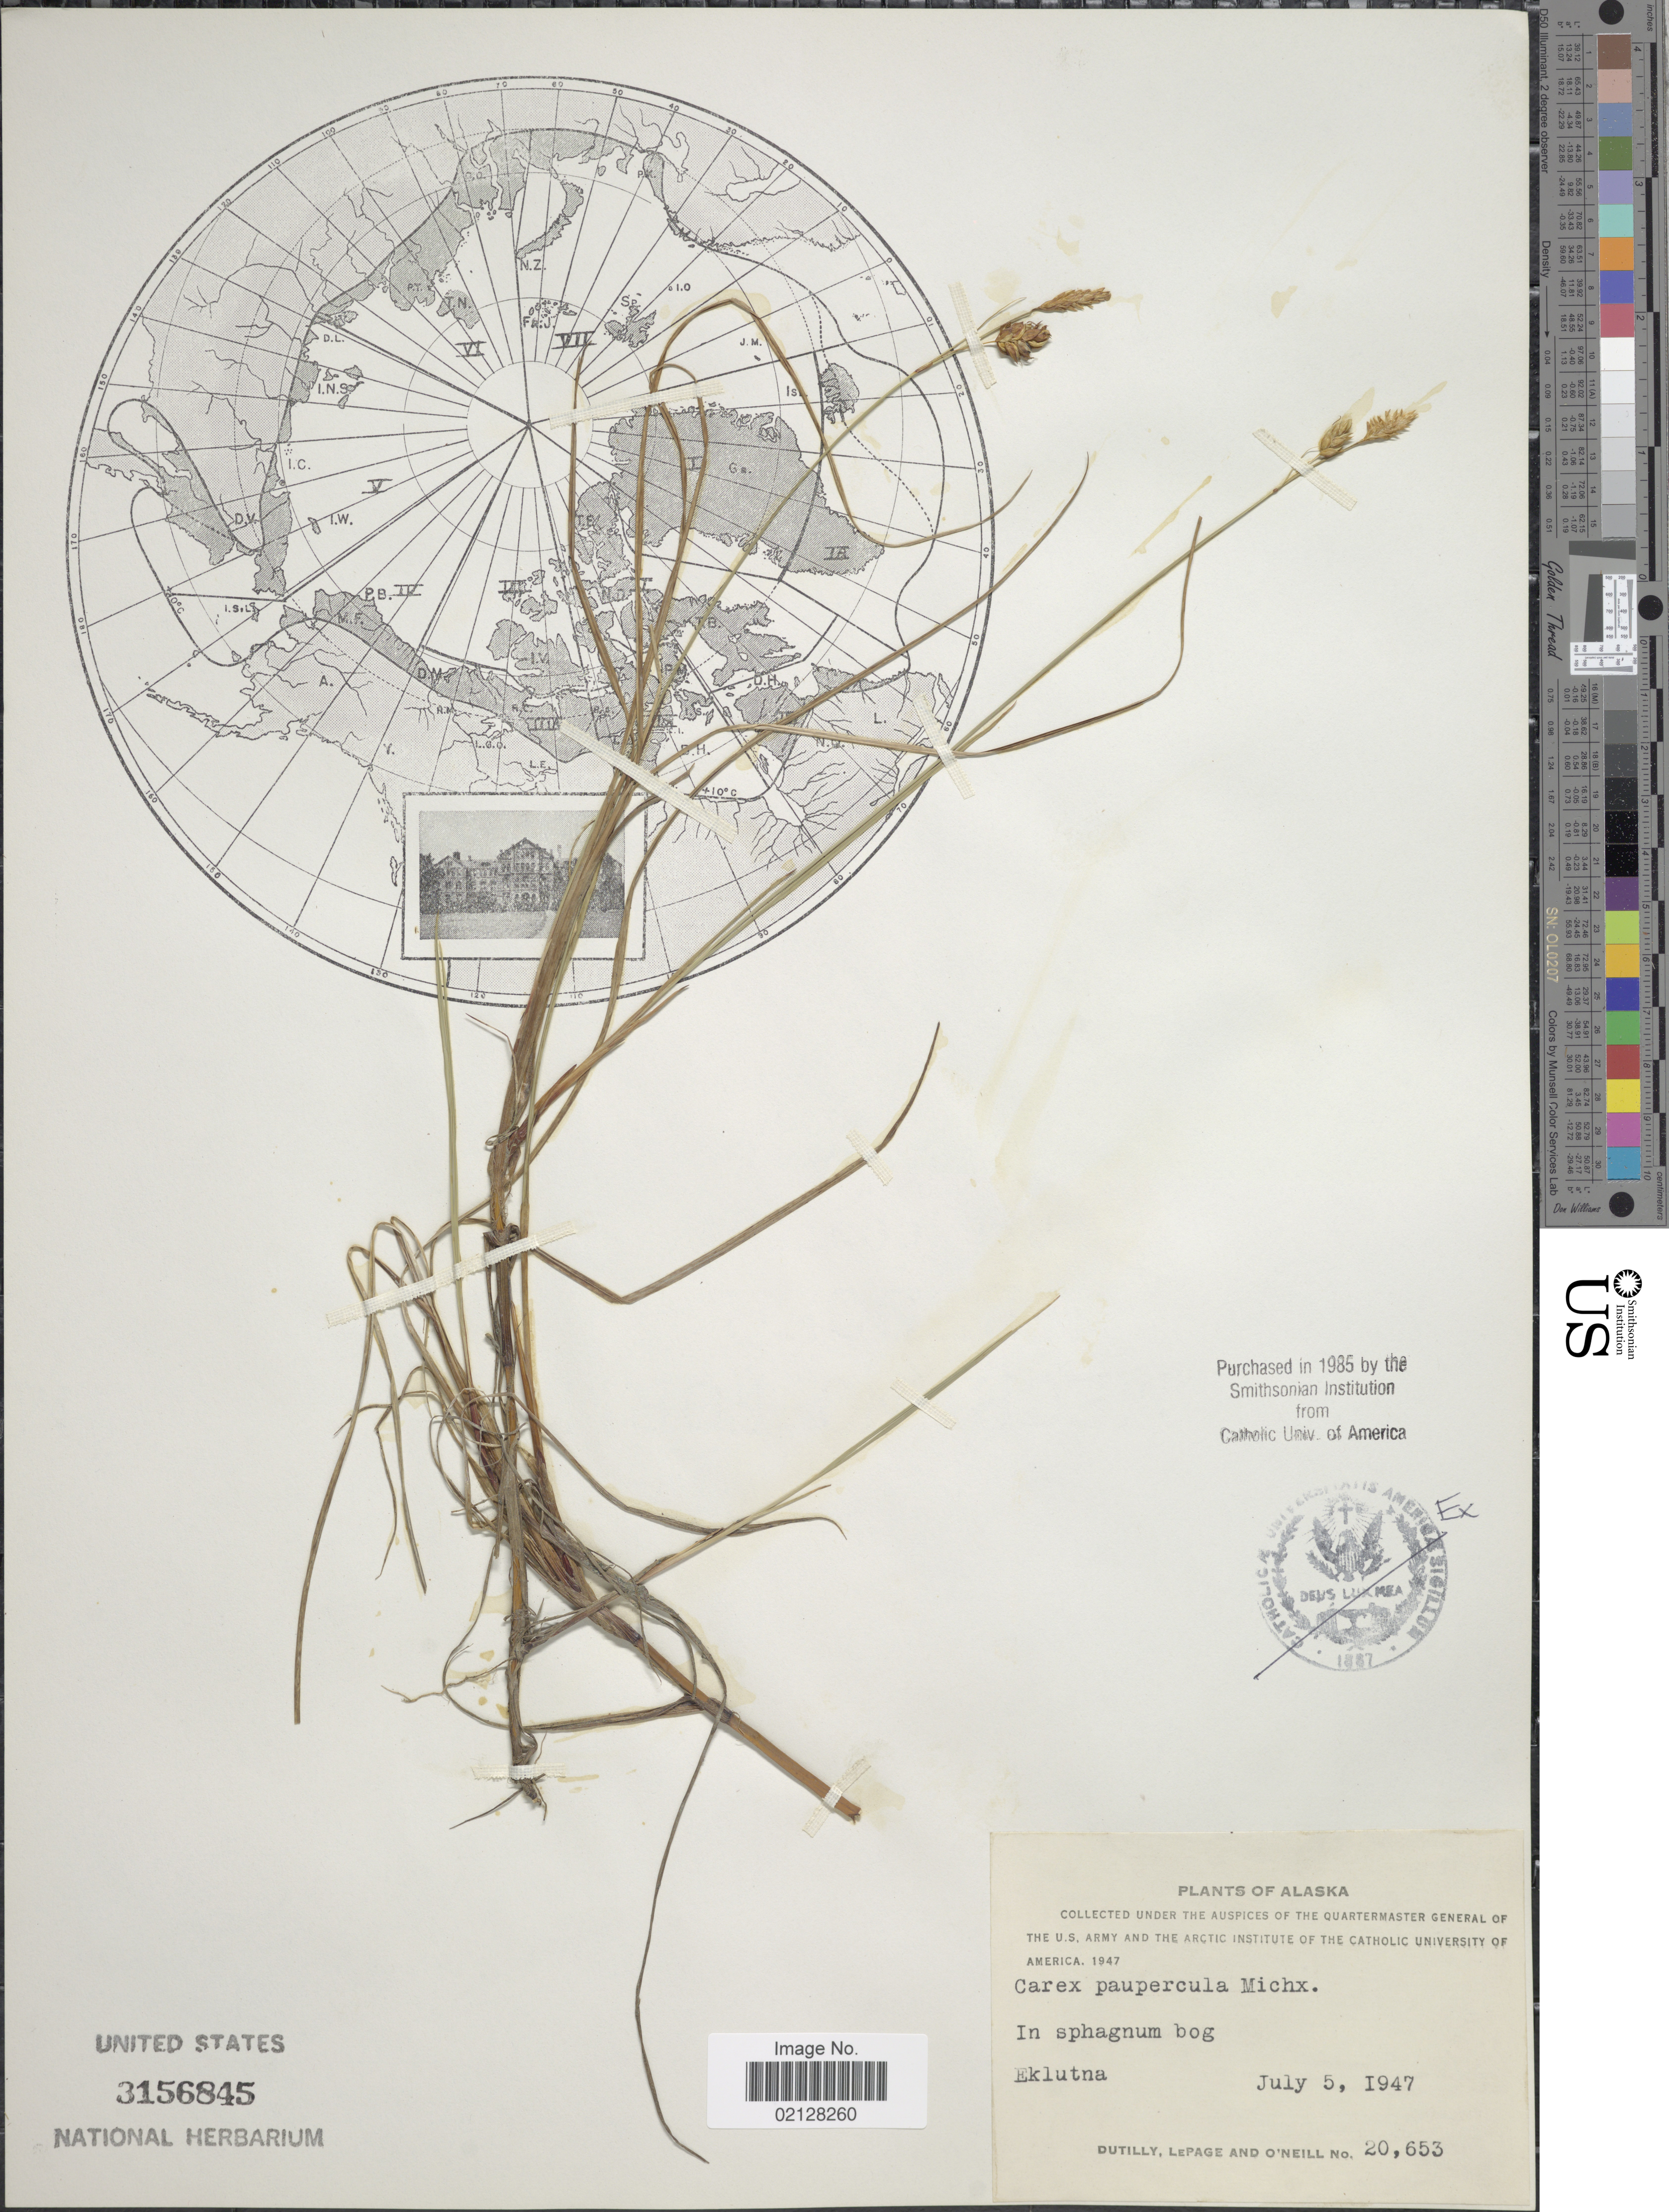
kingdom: Plantae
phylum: Tracheophyta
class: Liliopsida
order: Poales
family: Cyperaceae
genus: Carex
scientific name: Carex magellanica subsp. irrigua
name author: (Wahlenb.) Hiitonen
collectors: -. Dutilly, -. LePage & O' Neill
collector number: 20653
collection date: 1947-07-05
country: United States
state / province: Alaska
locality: In sphagnum bog. Eklutna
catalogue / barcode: US 3156845